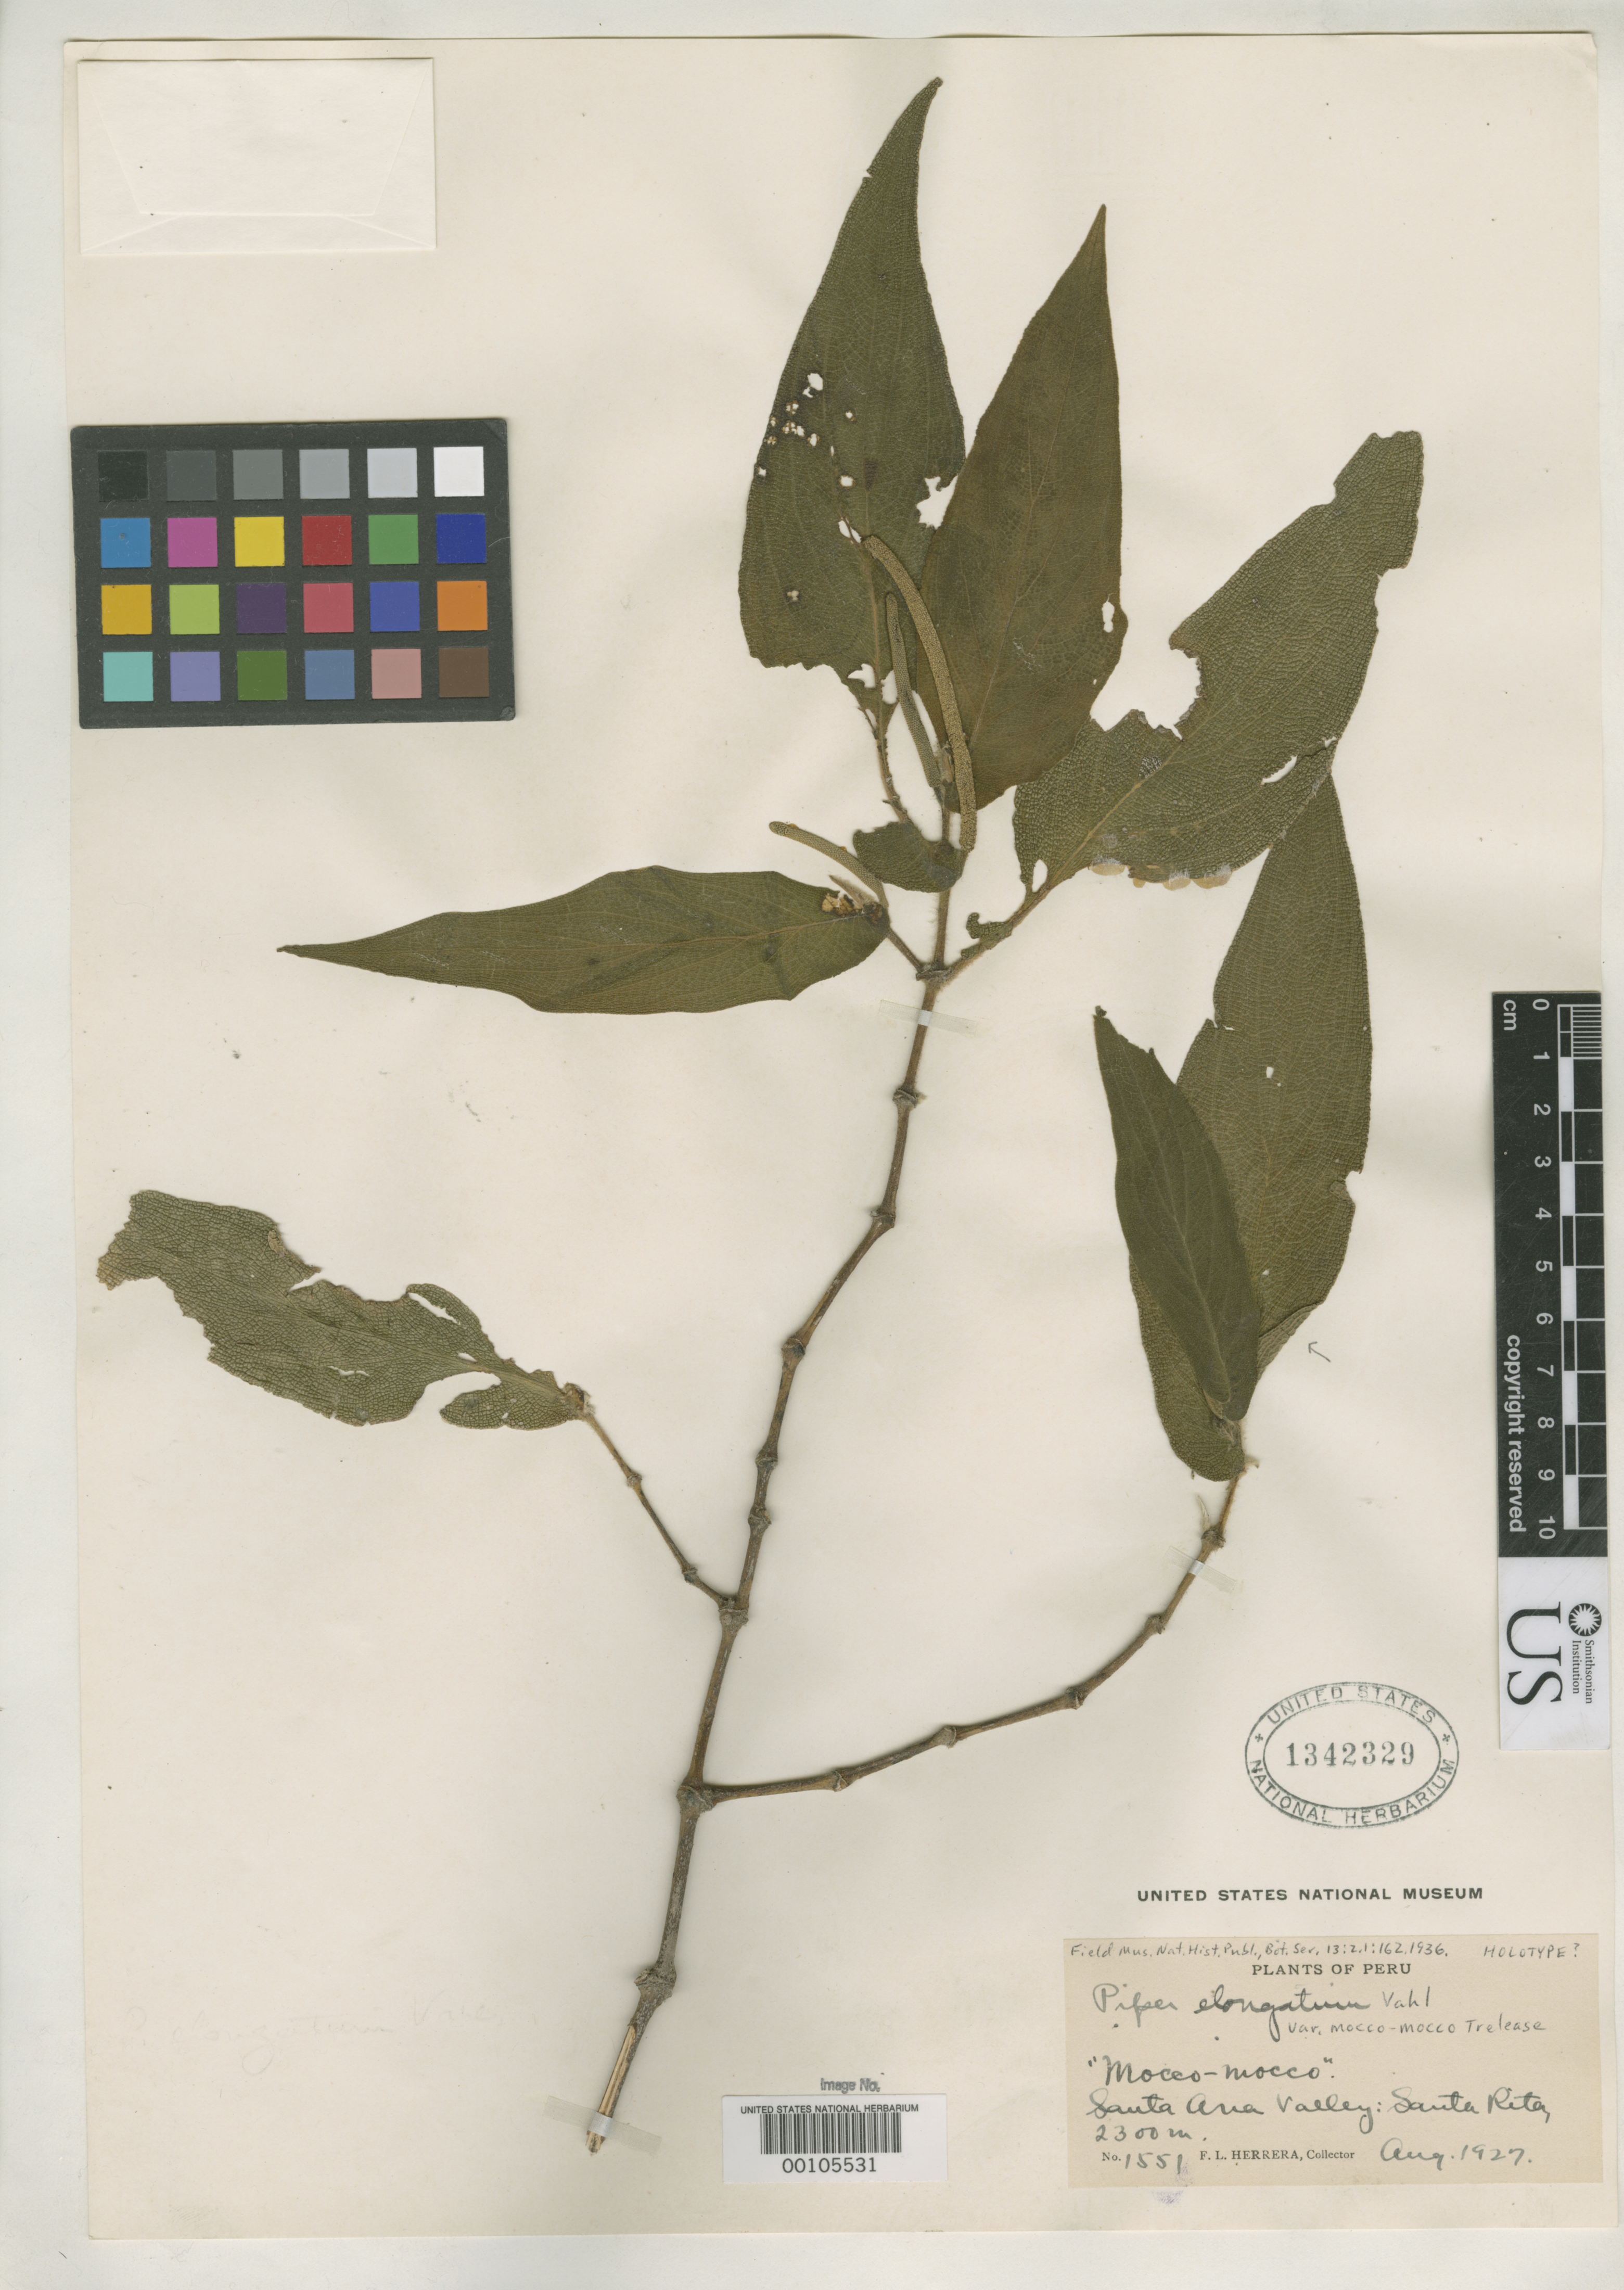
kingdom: Plantae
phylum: Tracheophyta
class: Magnoliopsida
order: Piperales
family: Piperaceae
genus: Piper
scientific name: Piper elongatum var. mocco-mocco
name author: Trel.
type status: Holotype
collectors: F. L. Herrera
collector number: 1551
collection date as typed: Aug 1927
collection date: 1927-08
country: Peru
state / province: Cusco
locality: Santa Ana Valley, Santa Rita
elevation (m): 2300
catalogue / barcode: US 1342329